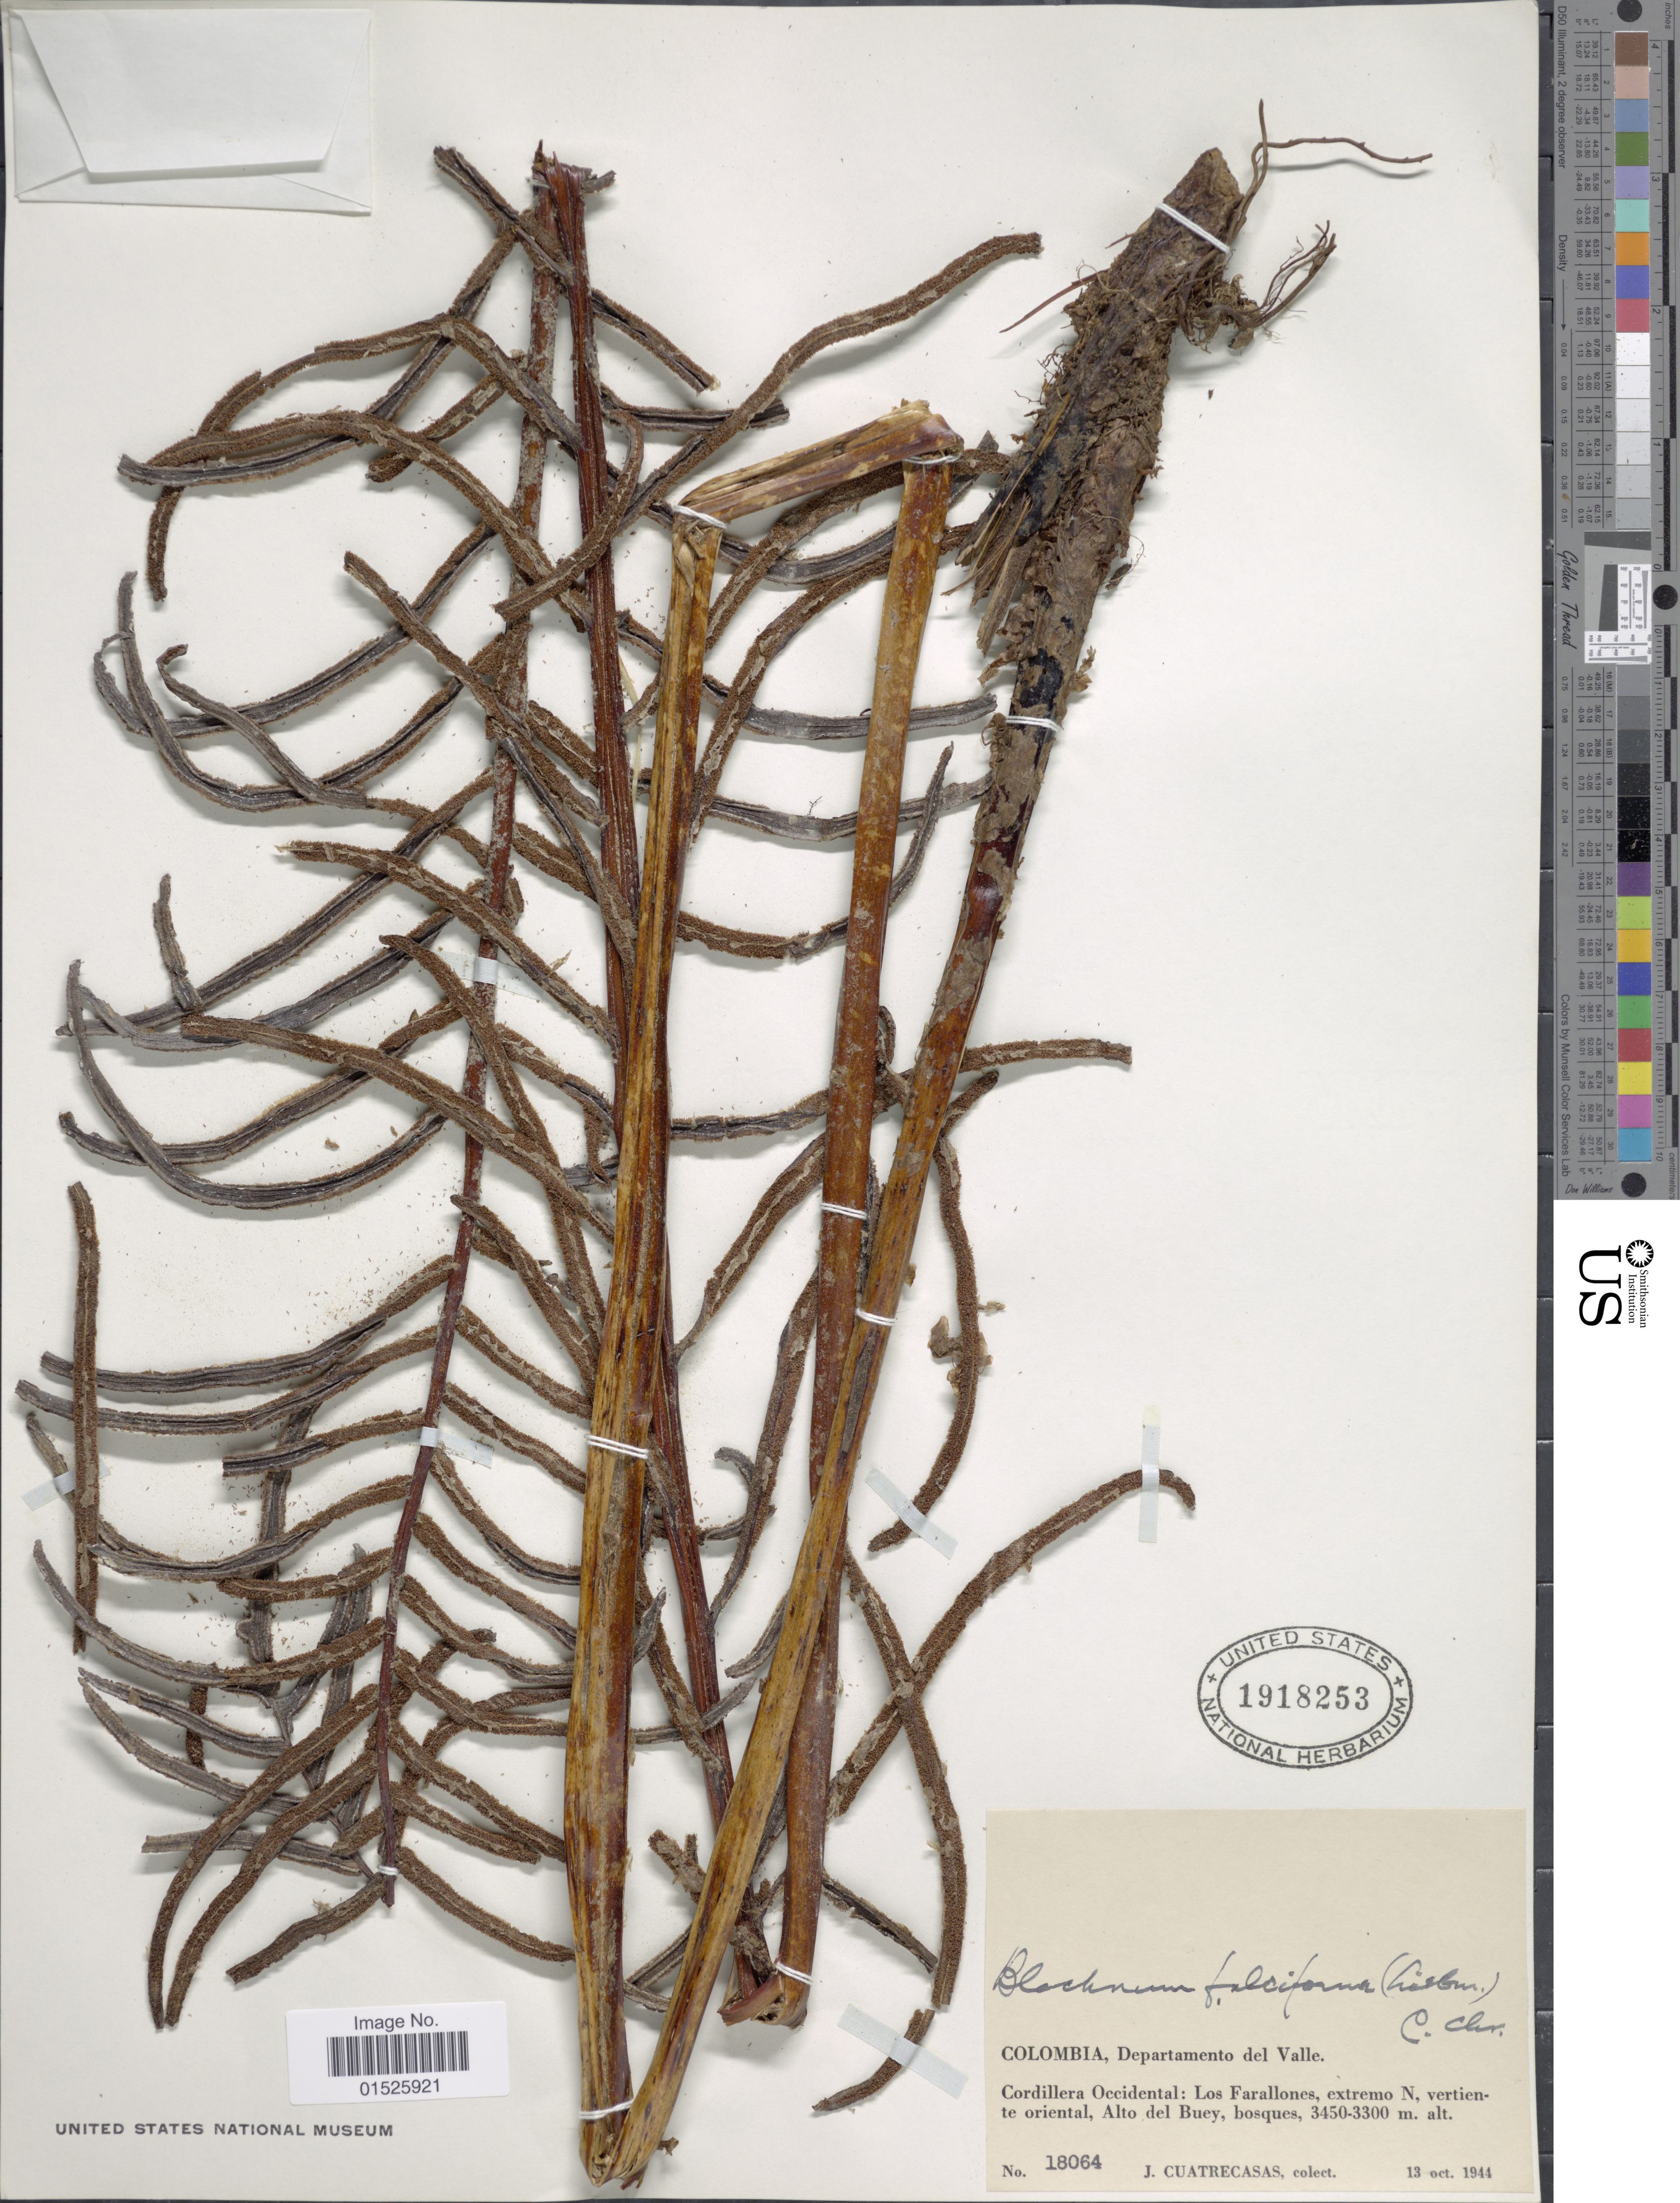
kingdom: Plantae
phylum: Tracheophyta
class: Polypodiopsida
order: Polypodiales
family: Blechnaceae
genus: Blechnum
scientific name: Blechnum falciforme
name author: (Liebm.) C. Chr.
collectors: J. Cuatrecasas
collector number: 18064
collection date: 1944-10-13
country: Colombia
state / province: Valle del Cauca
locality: Departamento del Valle. Cordillera Occidental: Los Farallones, extremo N, vertiente oriental, Alto del Buey, bosques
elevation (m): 3300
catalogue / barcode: US 1918253